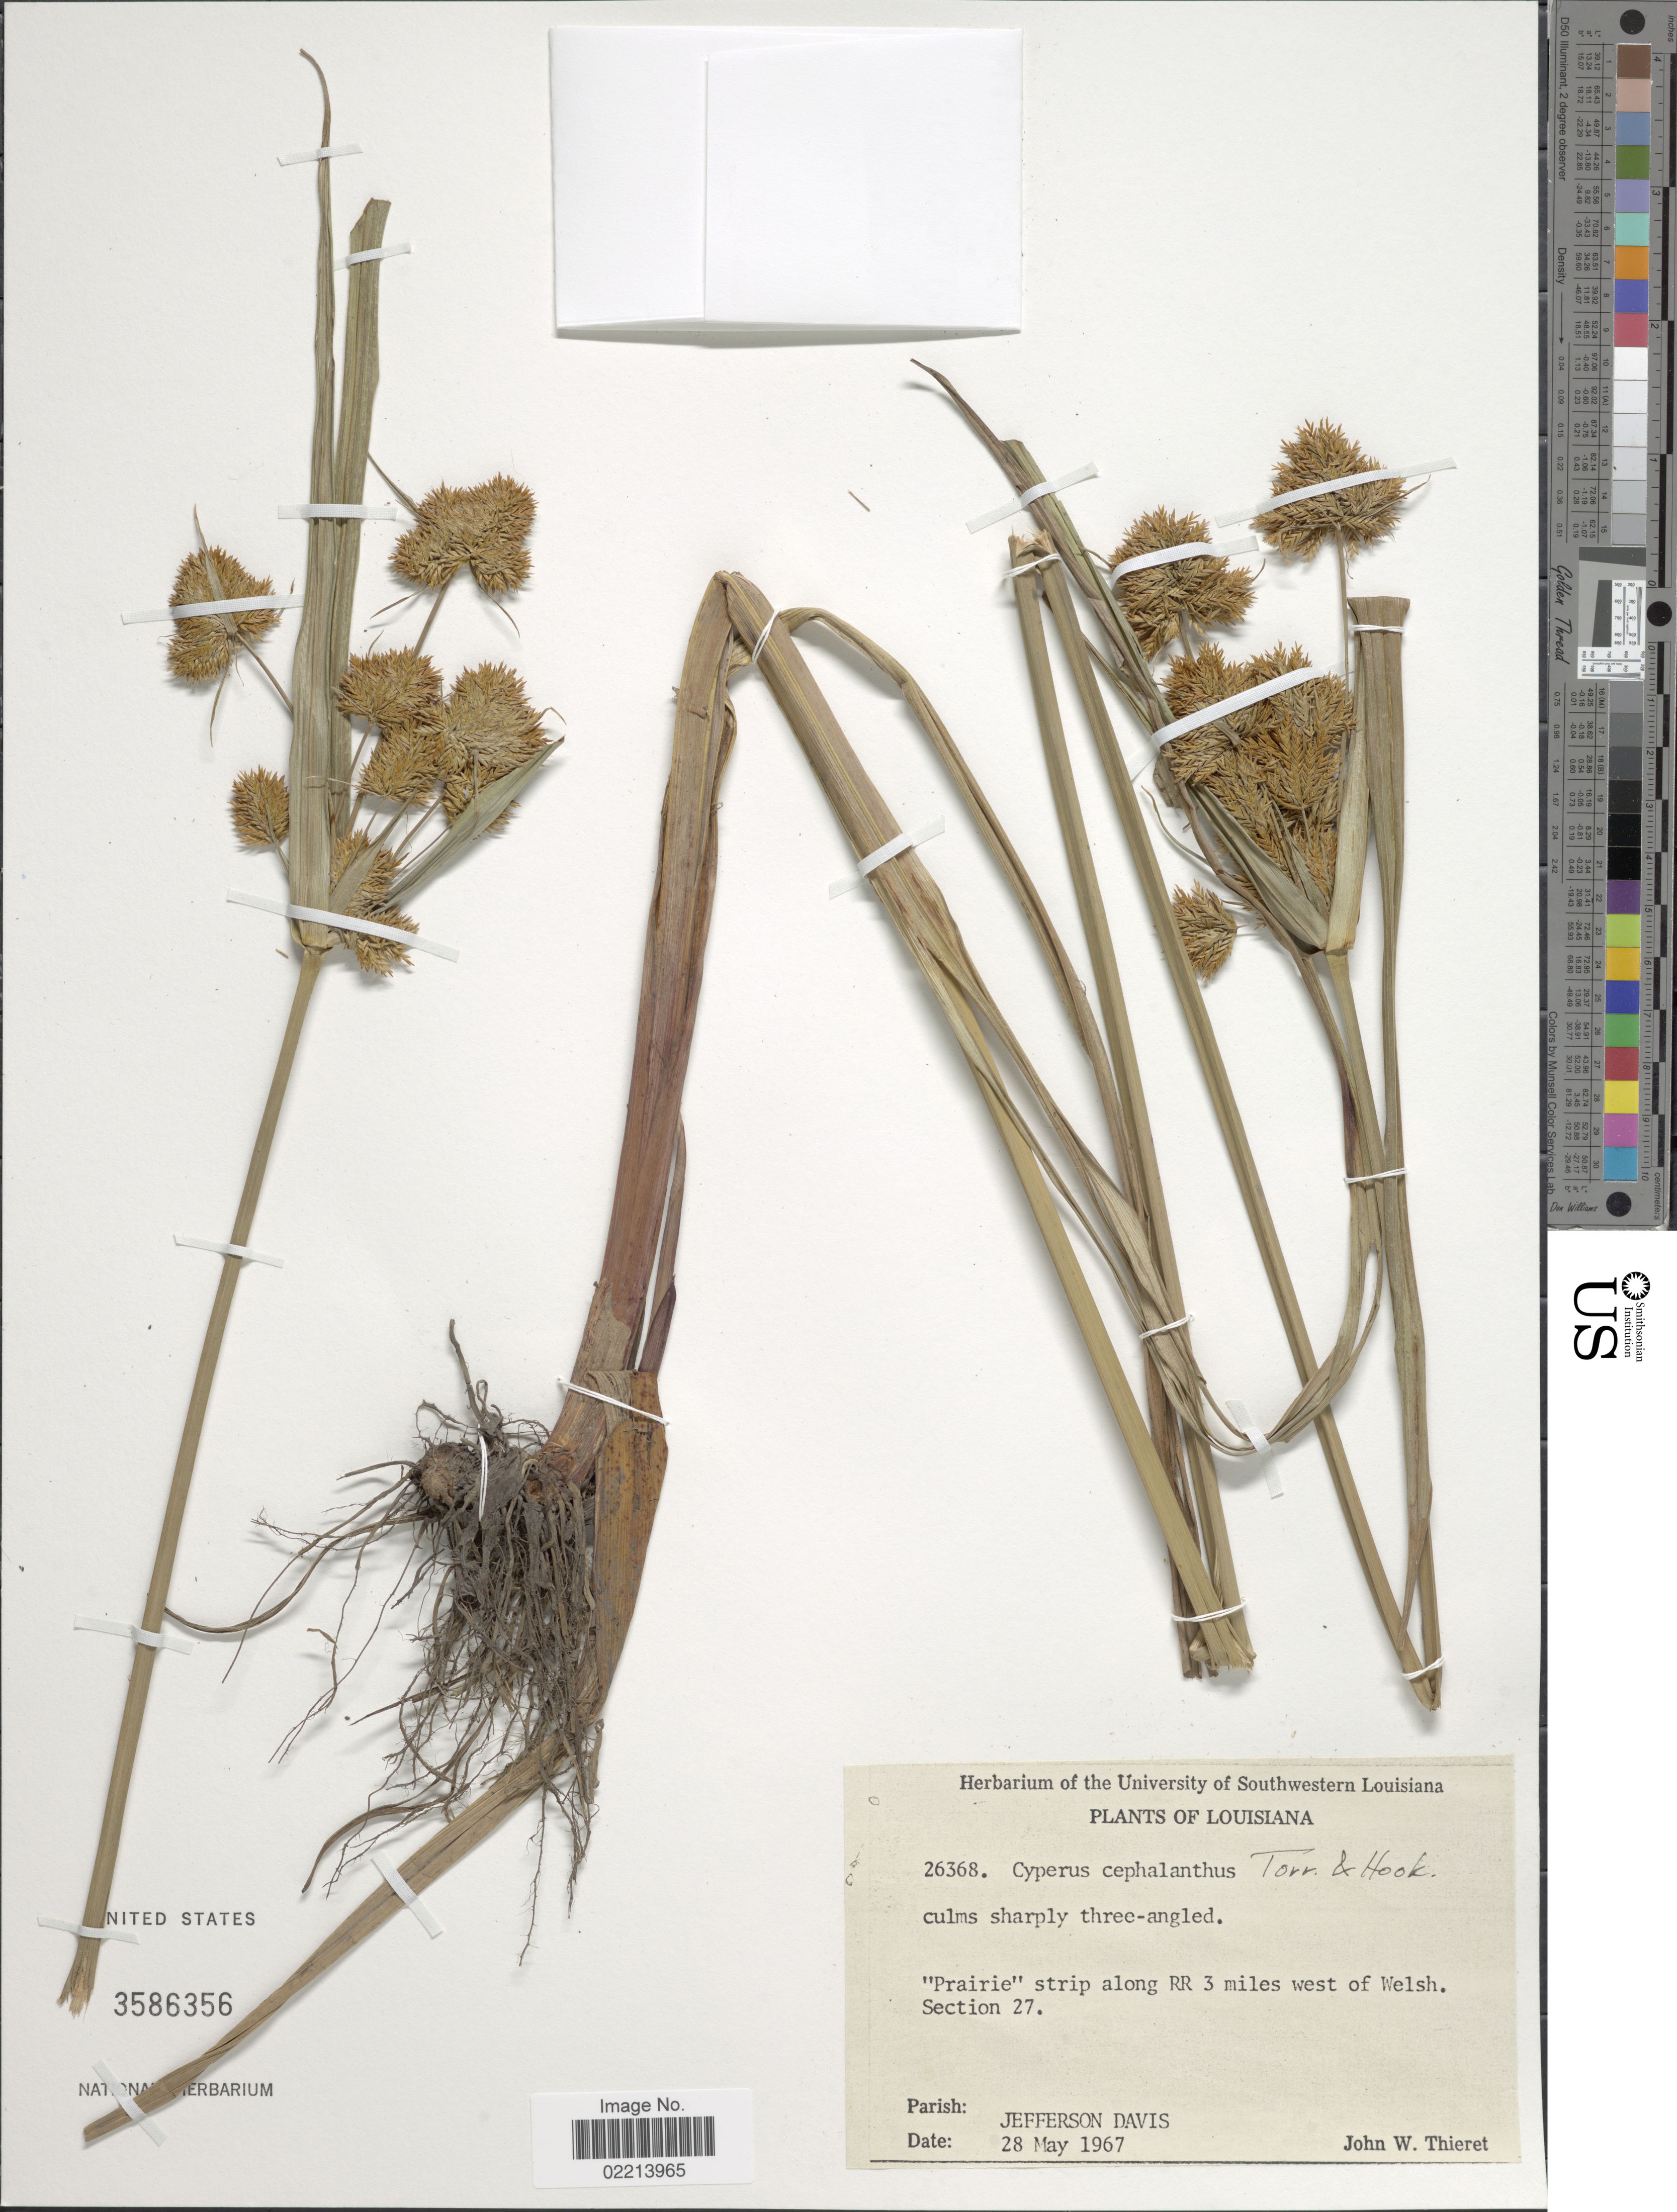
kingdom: Plantae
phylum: Tracheophyta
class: Liliopsida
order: Poales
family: Cyperaceae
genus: Cyperus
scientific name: Cyperus cephalanthus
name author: Torr. & Hook.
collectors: J. W. Thieret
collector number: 26368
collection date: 1967-05-28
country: United States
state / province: Louisiana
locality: Prairie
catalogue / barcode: US 3586356